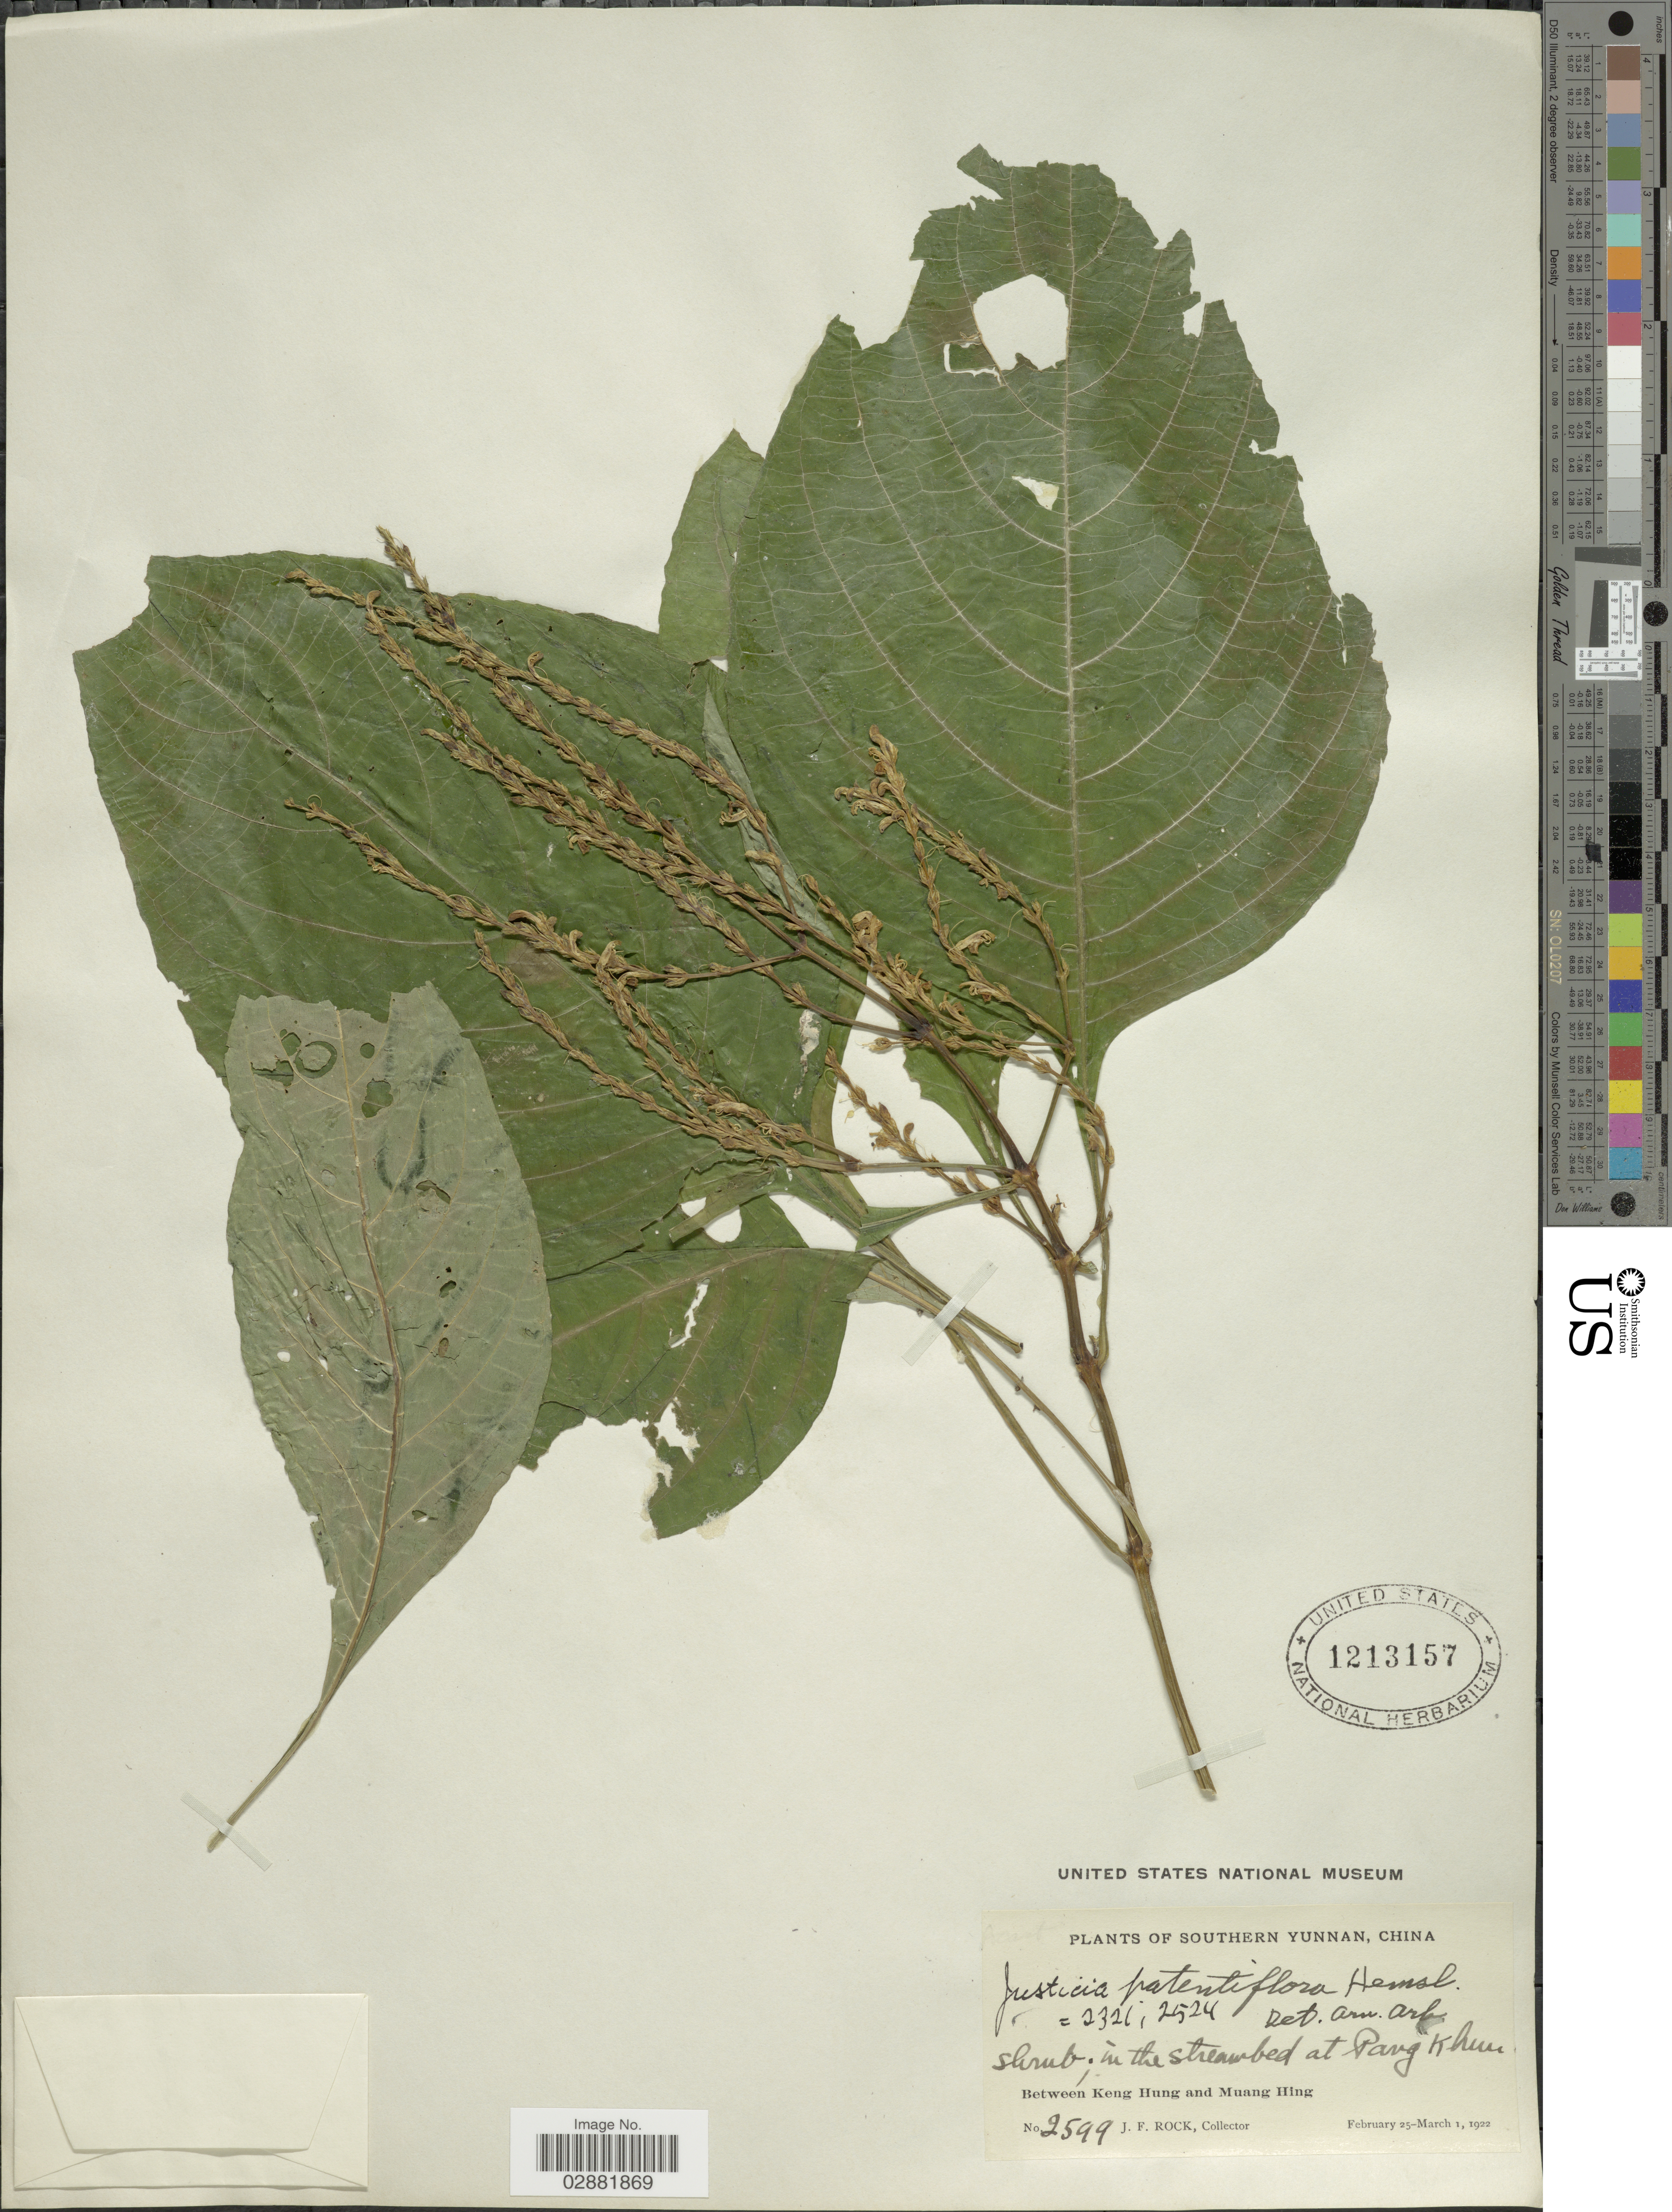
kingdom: Plantae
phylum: Tracheophyta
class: Magnoliopsida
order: Lamiales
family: Acanthaceae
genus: Justicia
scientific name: Justicia patentiflora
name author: Hemsl.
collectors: J. Rock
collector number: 2599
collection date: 1922-02-25/1922-03-01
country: China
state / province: Yunnan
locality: Southern Yunnan, in the stream bed at Pang Khun, Between Keng Hung and Muang Hing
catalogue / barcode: US 1213157